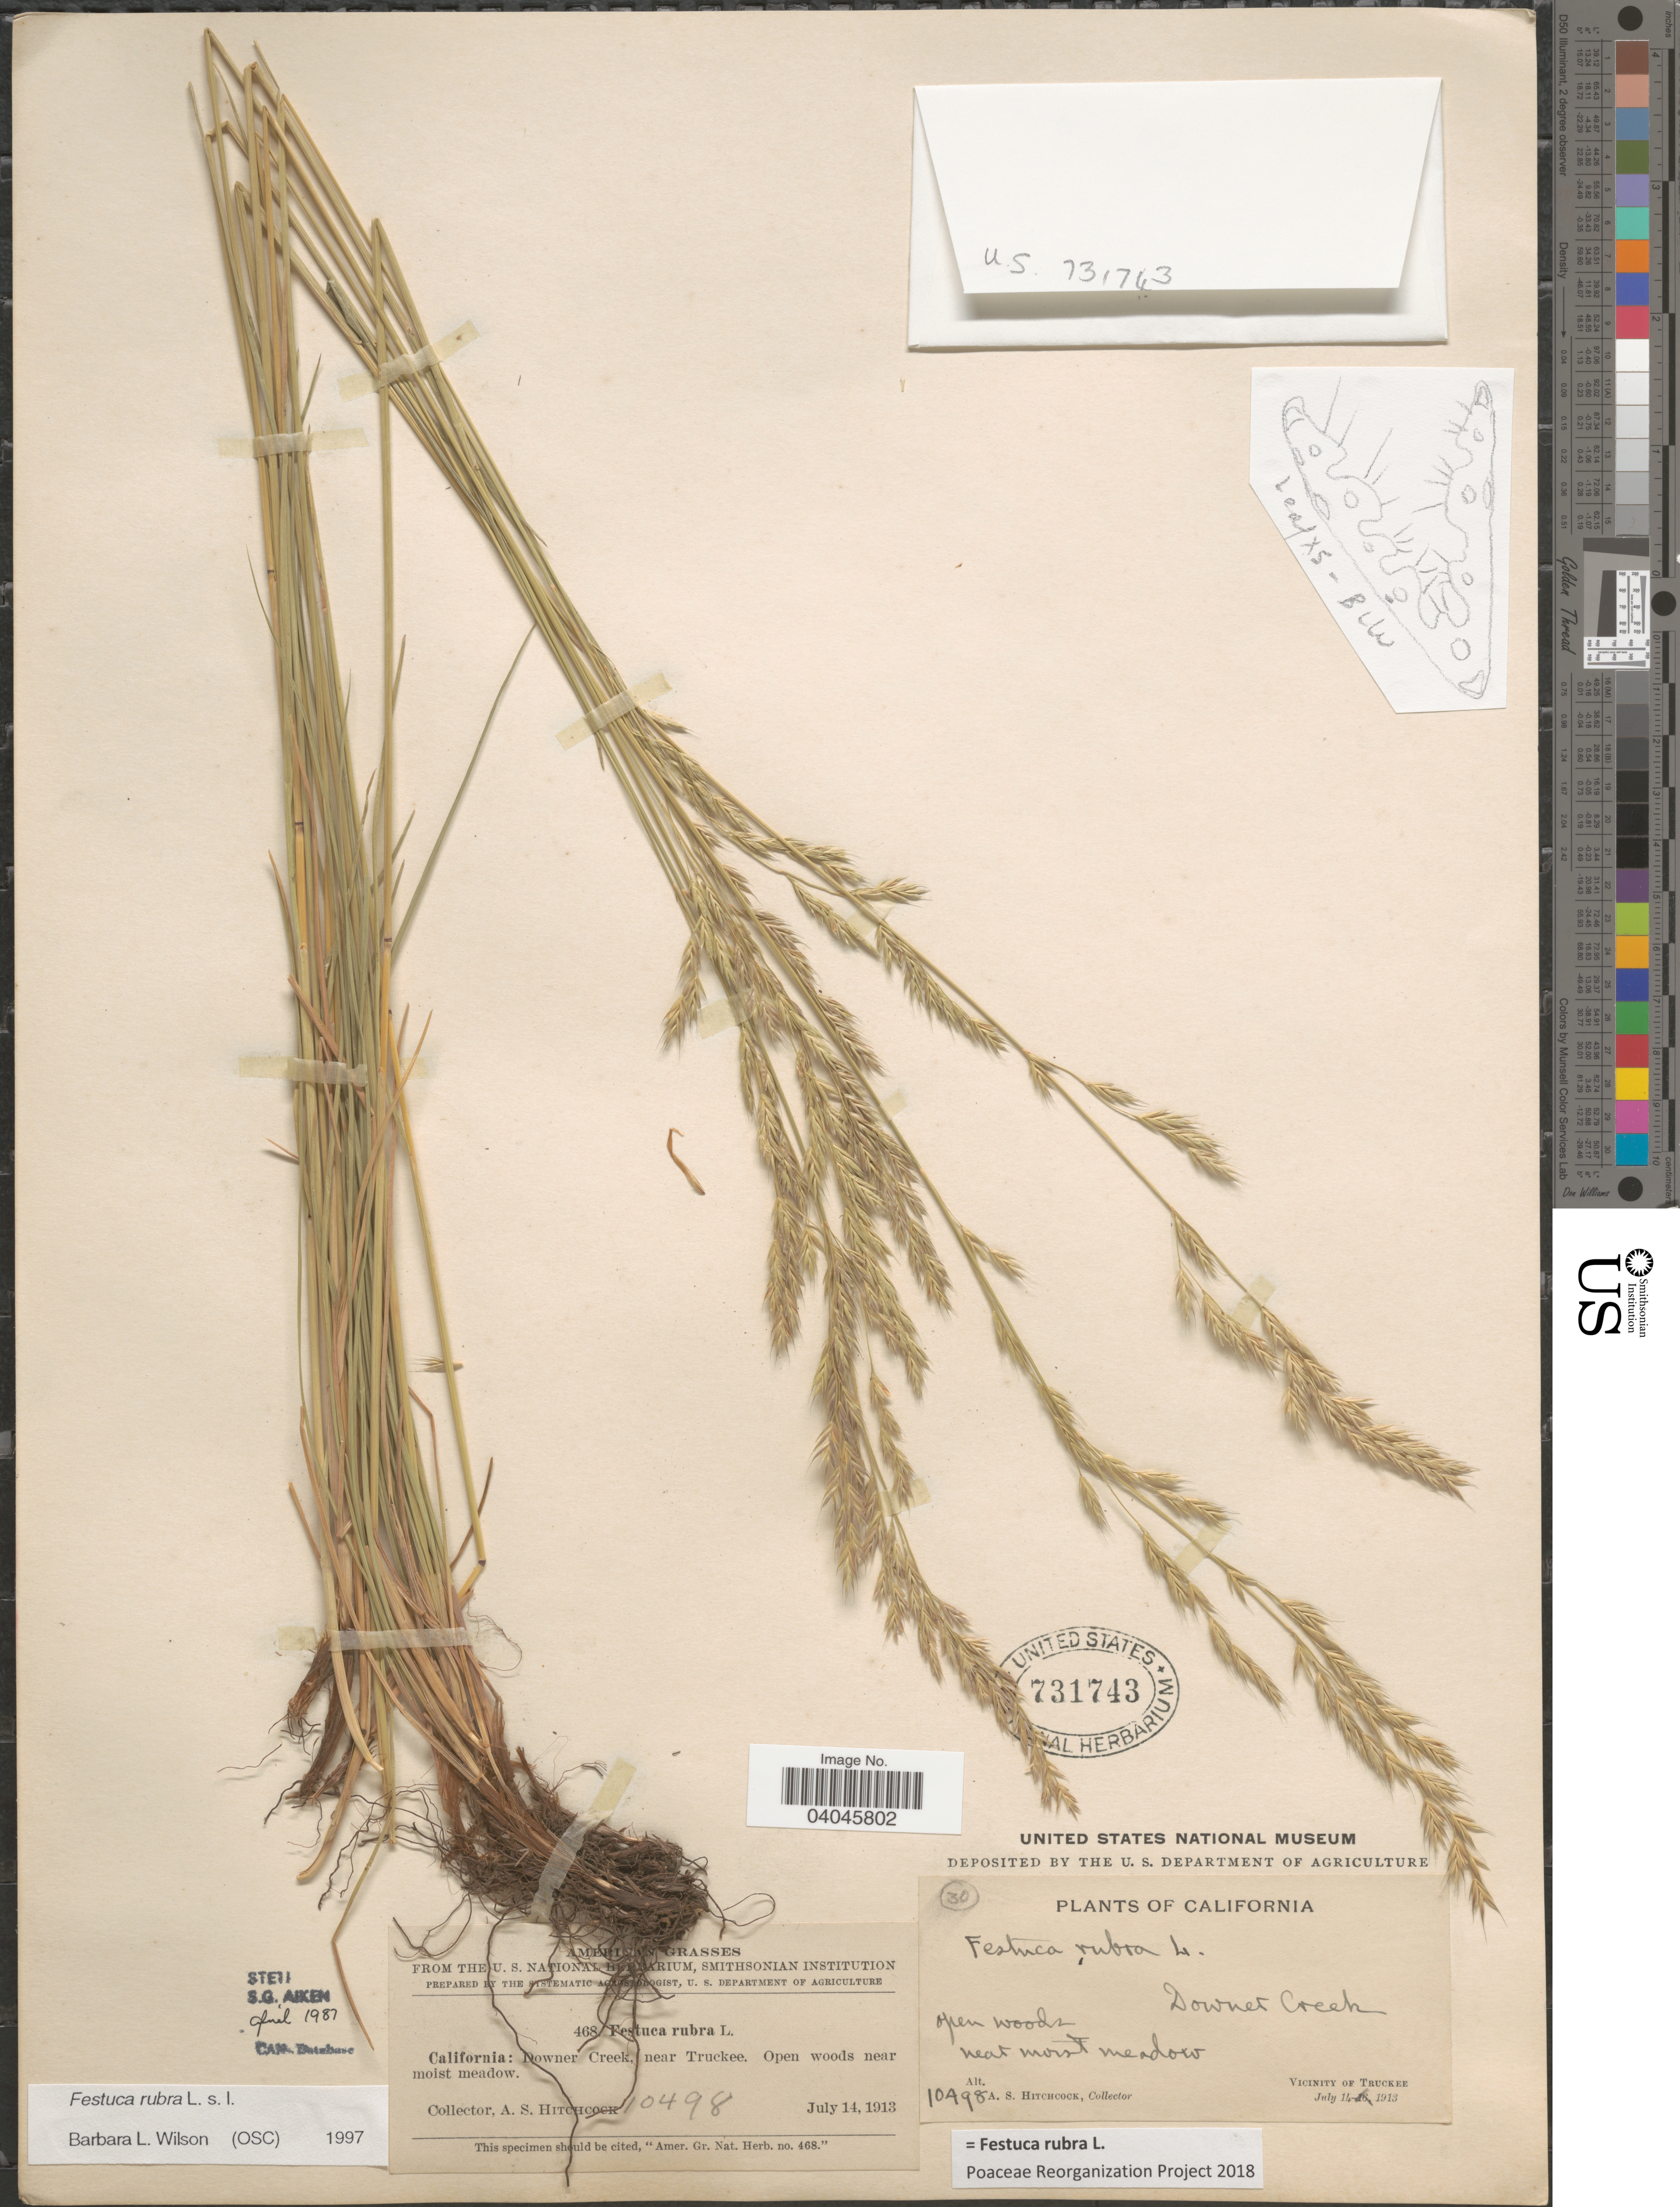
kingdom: Plantae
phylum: Tracheophyta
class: Liliopsida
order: Poales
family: Poaceae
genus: Festuca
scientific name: Festuca rubra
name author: L.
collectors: A. S. Hitchcock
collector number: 10498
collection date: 1913-07-14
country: United States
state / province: California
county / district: Nevada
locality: Downer Creek, near Truckee. Vicinity of Truckee.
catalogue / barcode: US 731743